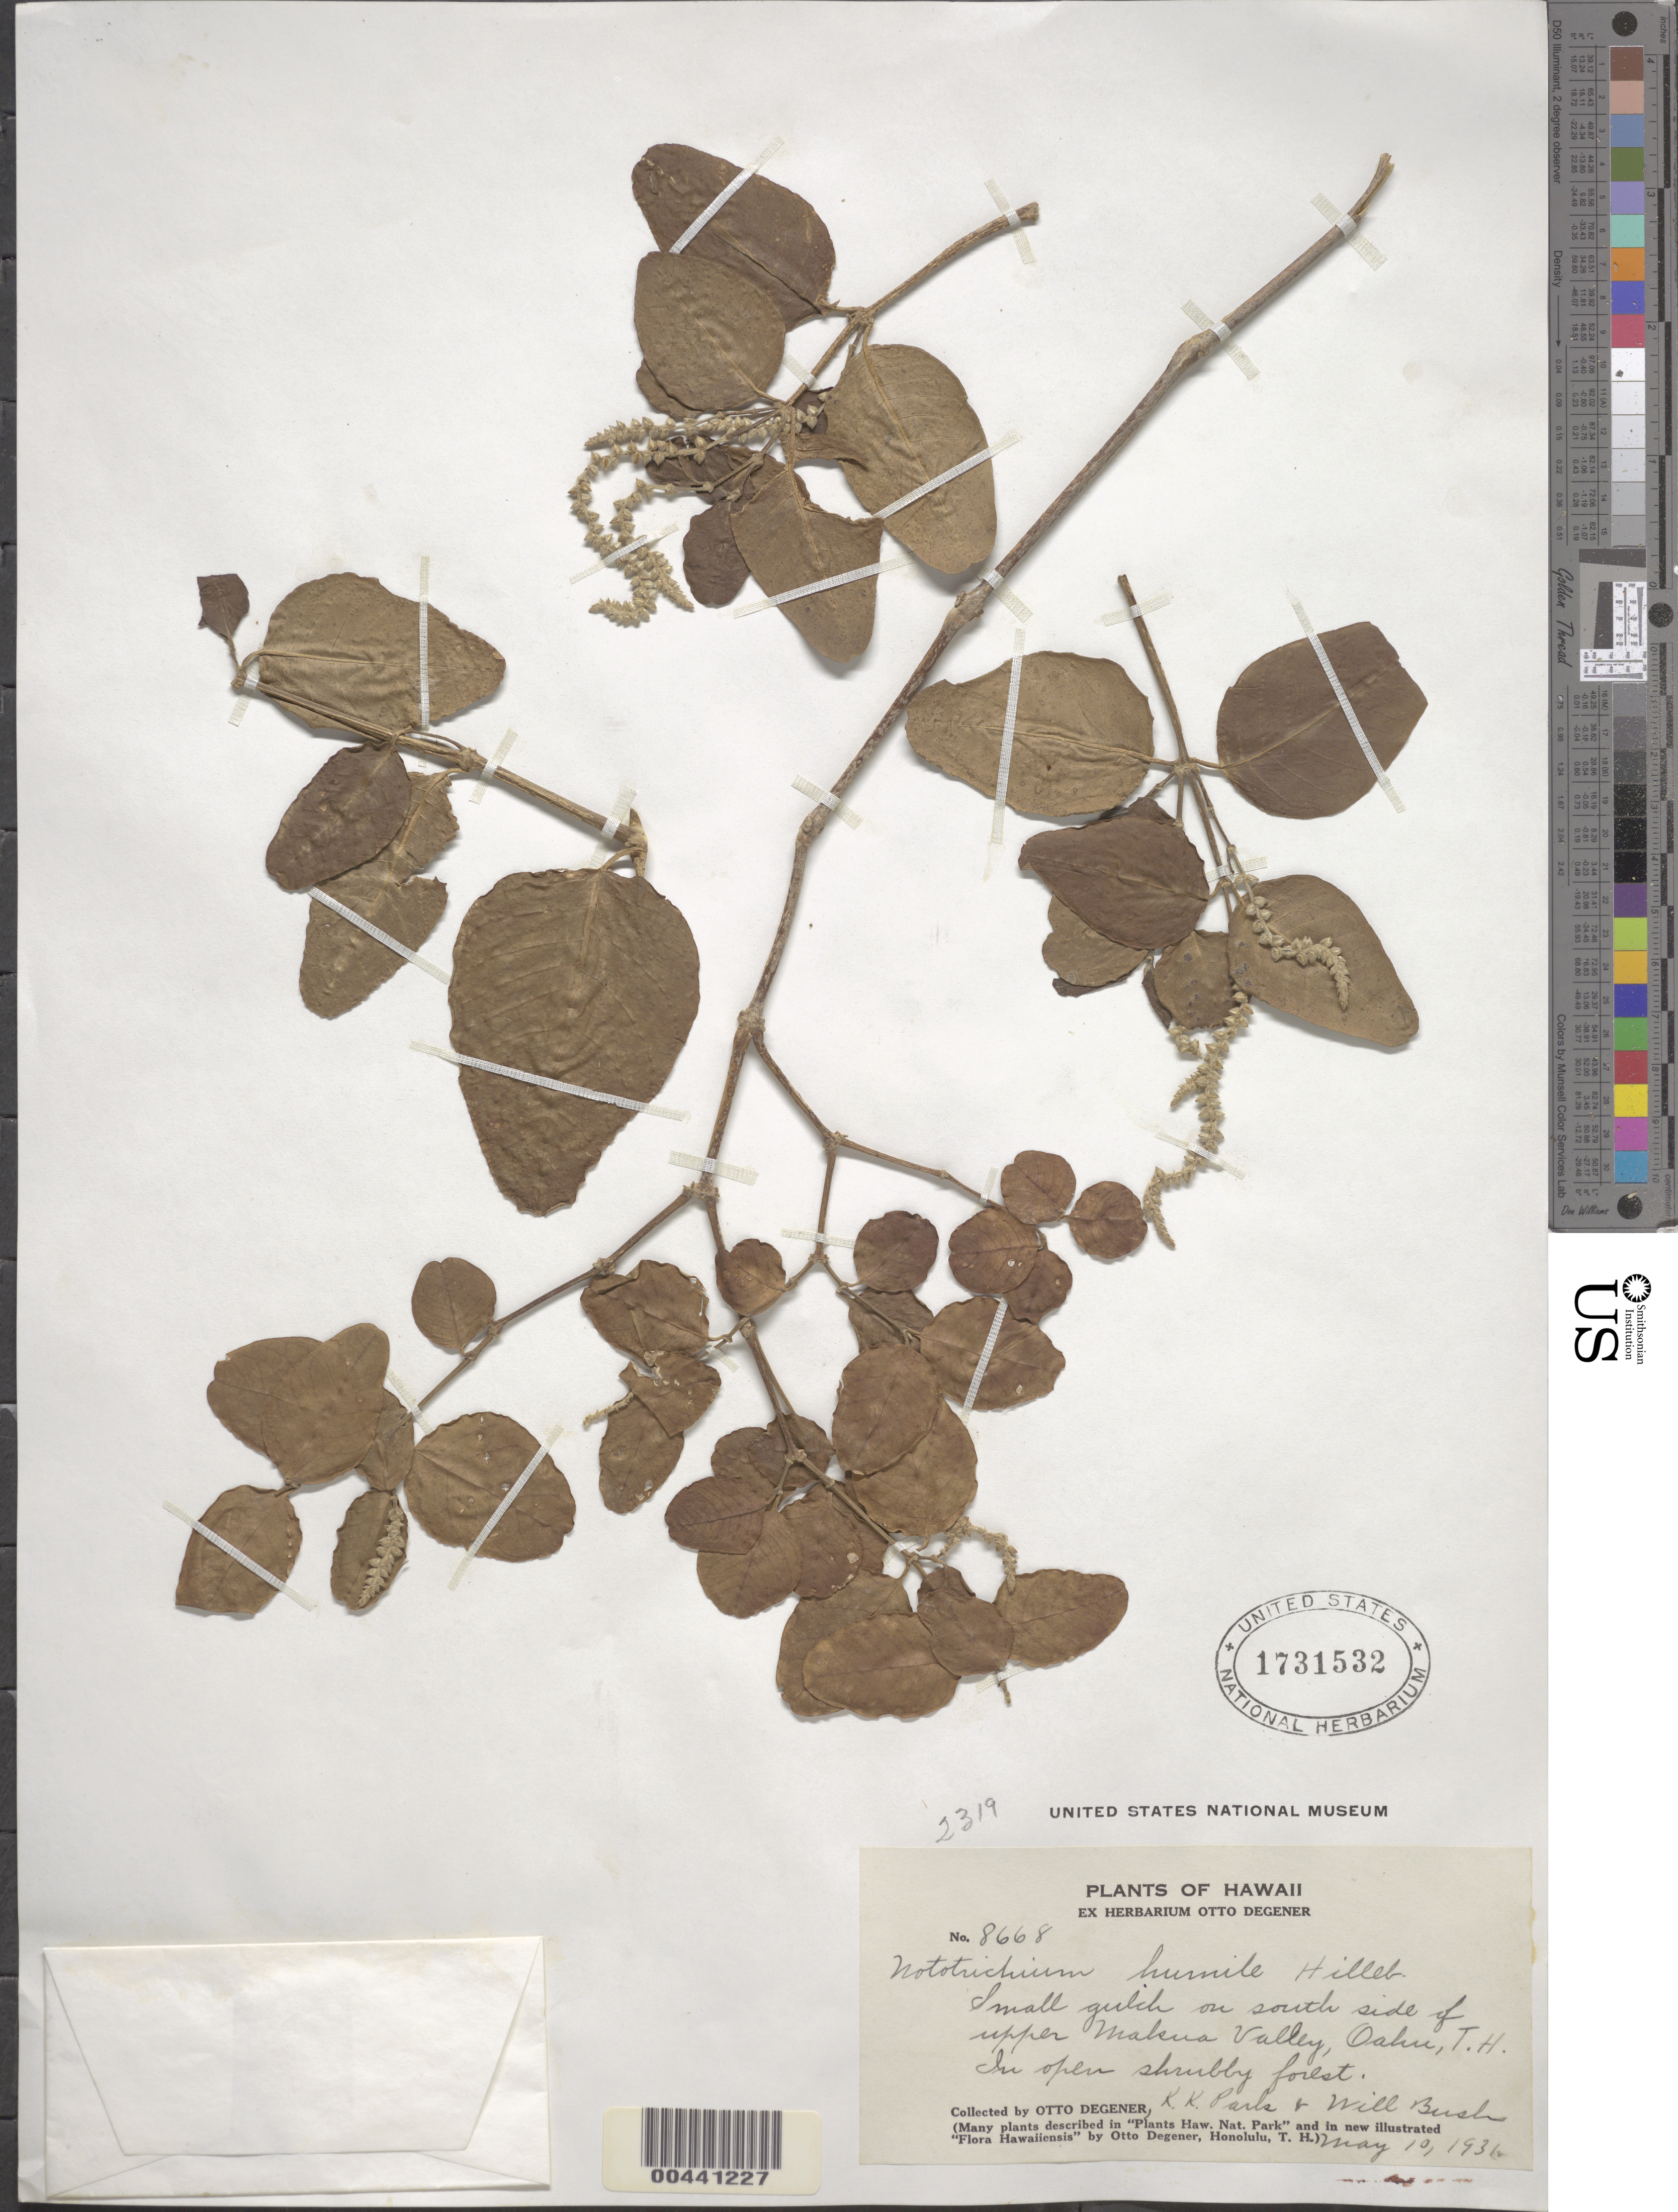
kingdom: Plantae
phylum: Tracheophyta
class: Magnoliopsida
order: Caryophyllales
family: Amaranthaceae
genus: Achyranthes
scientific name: Achyranthes humilis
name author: (Hillebr.) Di Vincenzo et al.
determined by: Wagner, W. L., (BOT), Smithsonian Institution - National Museum of Natural History (UNITED STATES)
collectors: O. Degener, K. Park & W. Bush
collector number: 8668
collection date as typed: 10 May 1931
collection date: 1931-05-10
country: United States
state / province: Hawaii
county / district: Honolulu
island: Oahu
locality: Small gulch on S side of upper Makua Valley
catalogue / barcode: US 1731532